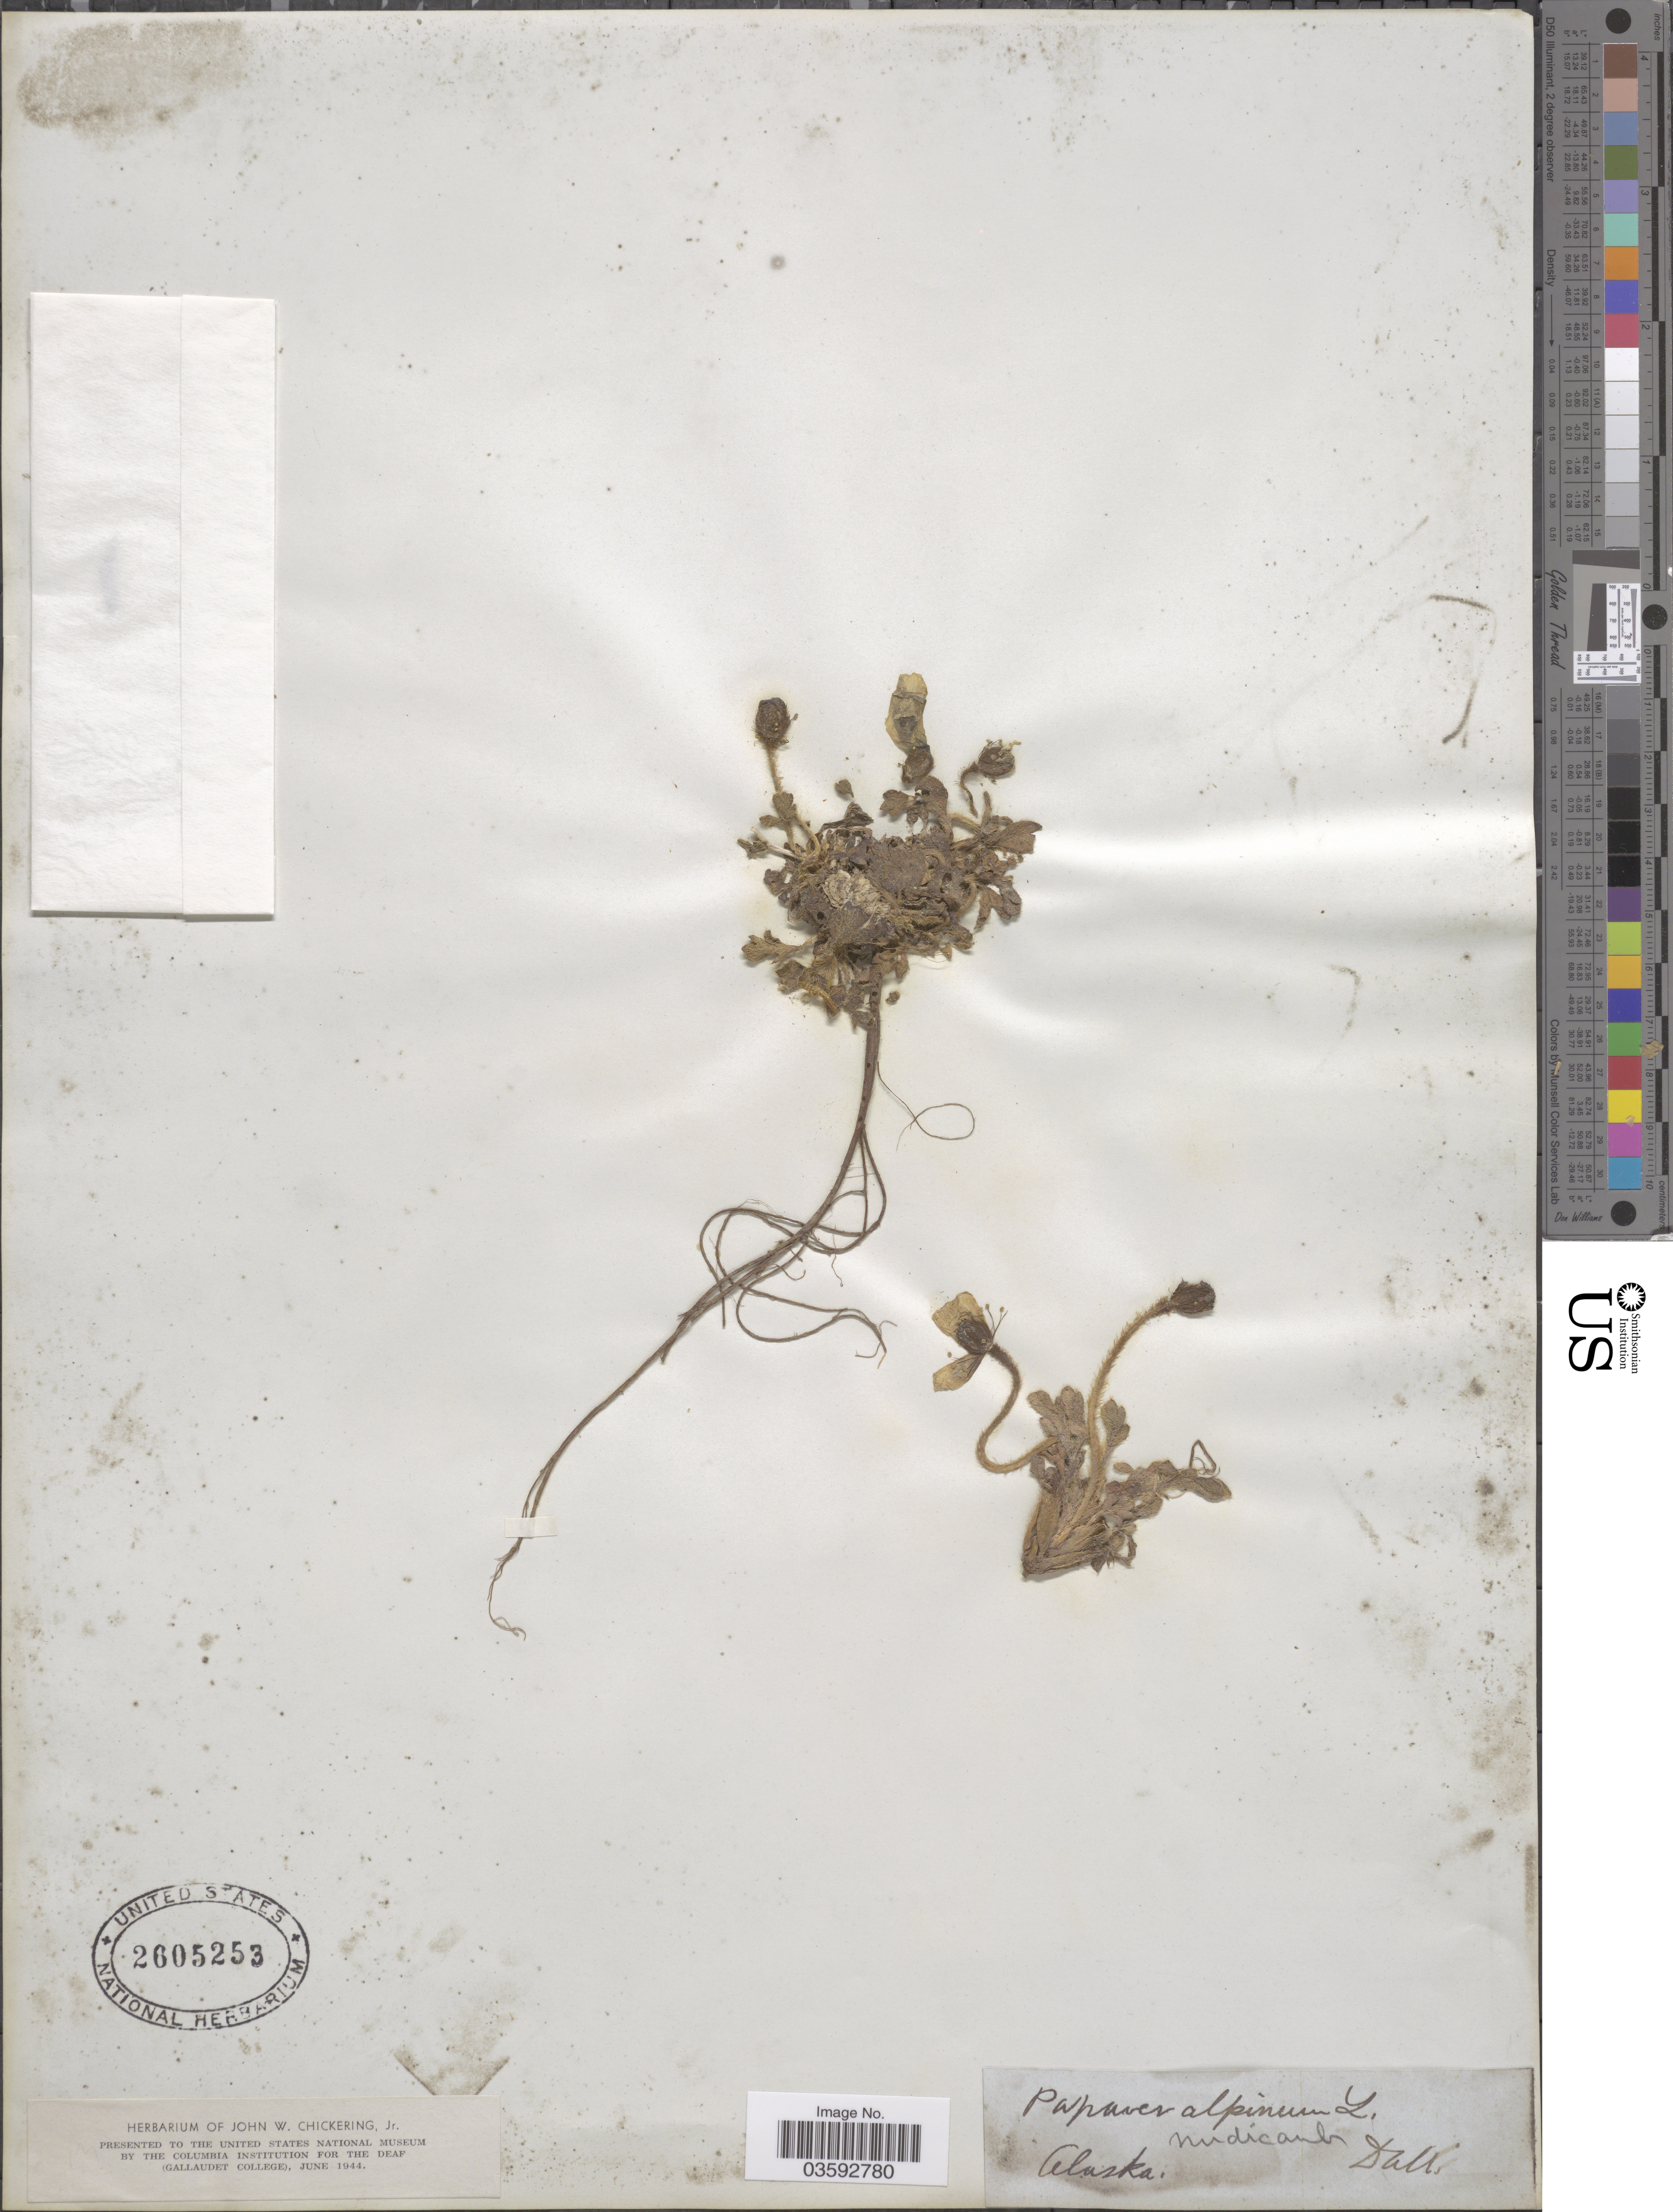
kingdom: Plantae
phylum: Tracheophyta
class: Magnoliopsida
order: Ranunculales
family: Papaveraceae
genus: Papaver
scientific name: Papaver nudicaule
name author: L.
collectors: Ex herb. John W. Chickering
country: United States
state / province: Alaska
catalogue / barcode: US 2605253